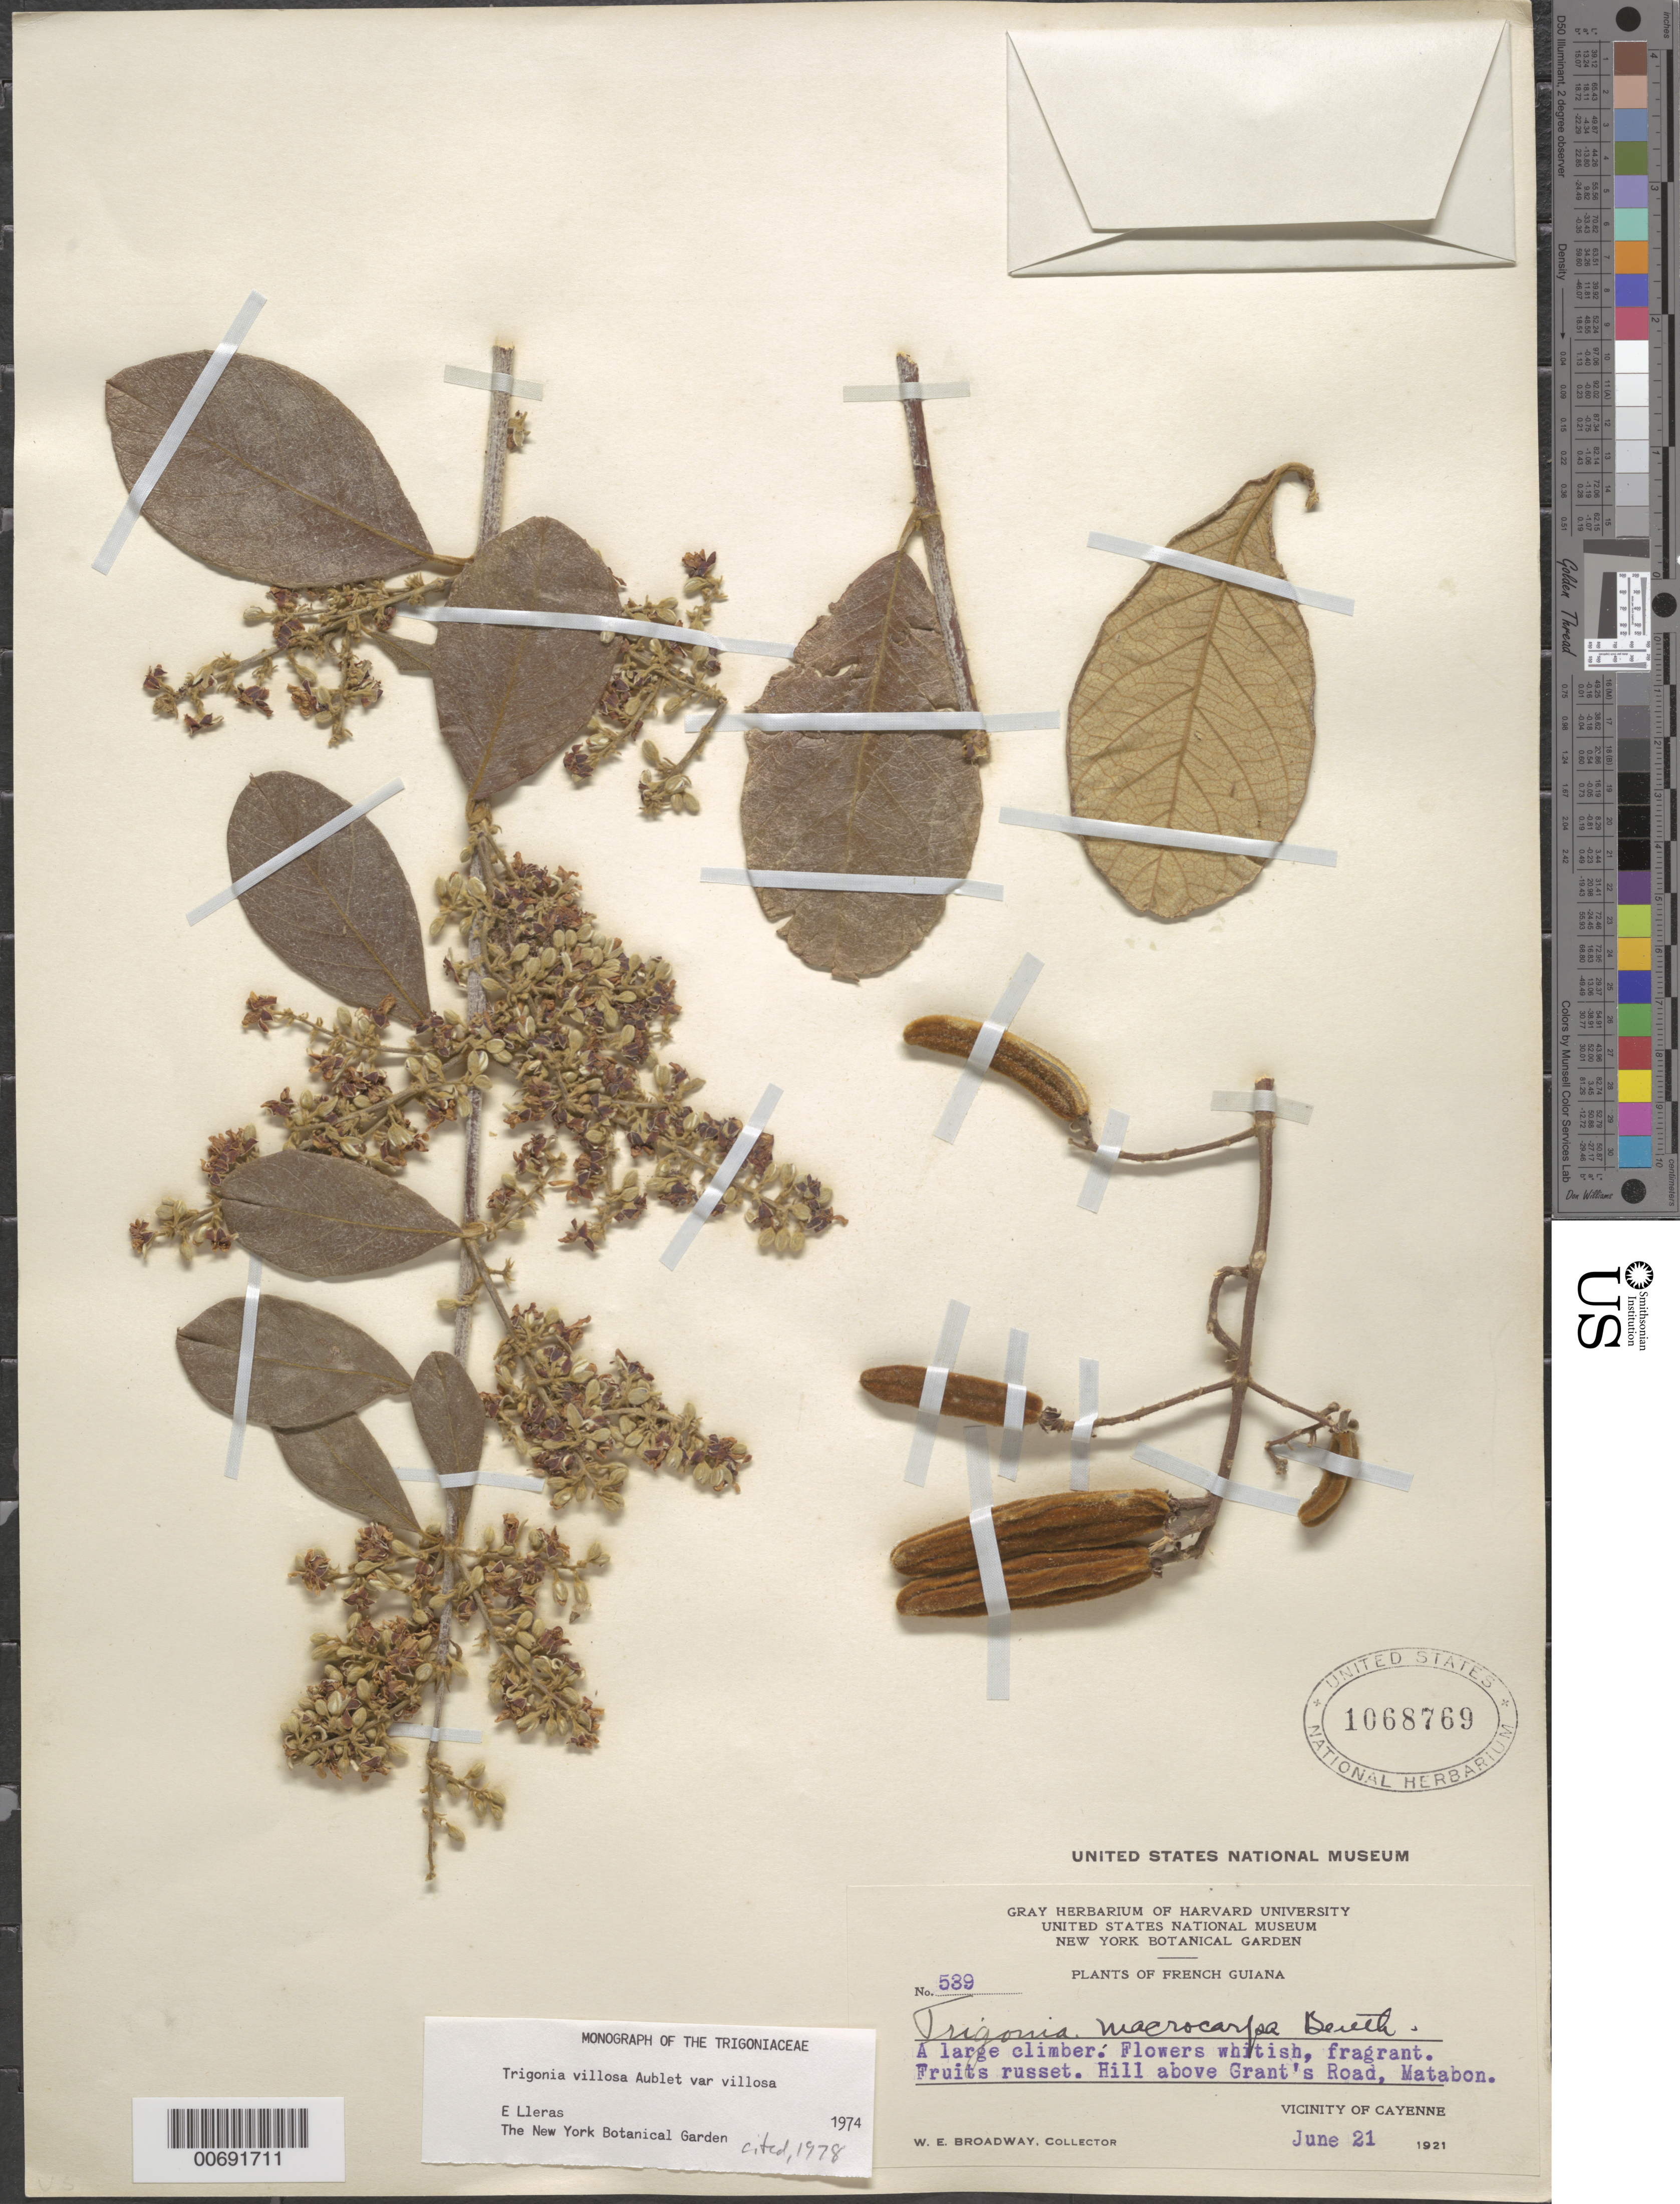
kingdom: Plantae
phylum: Tracheophyta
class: Magnoliopsida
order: Malpighiales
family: Trigoniaceae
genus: Trigonia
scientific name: Trigonia villosa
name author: Aubl.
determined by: Lleras, E.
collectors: W. E. Broadway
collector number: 539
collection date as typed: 21-Jun-21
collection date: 1921-06-21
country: French Guiana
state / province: Cayenne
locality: Cayenne, vic., hill above Grant's Road, Matabon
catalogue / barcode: US 1068769